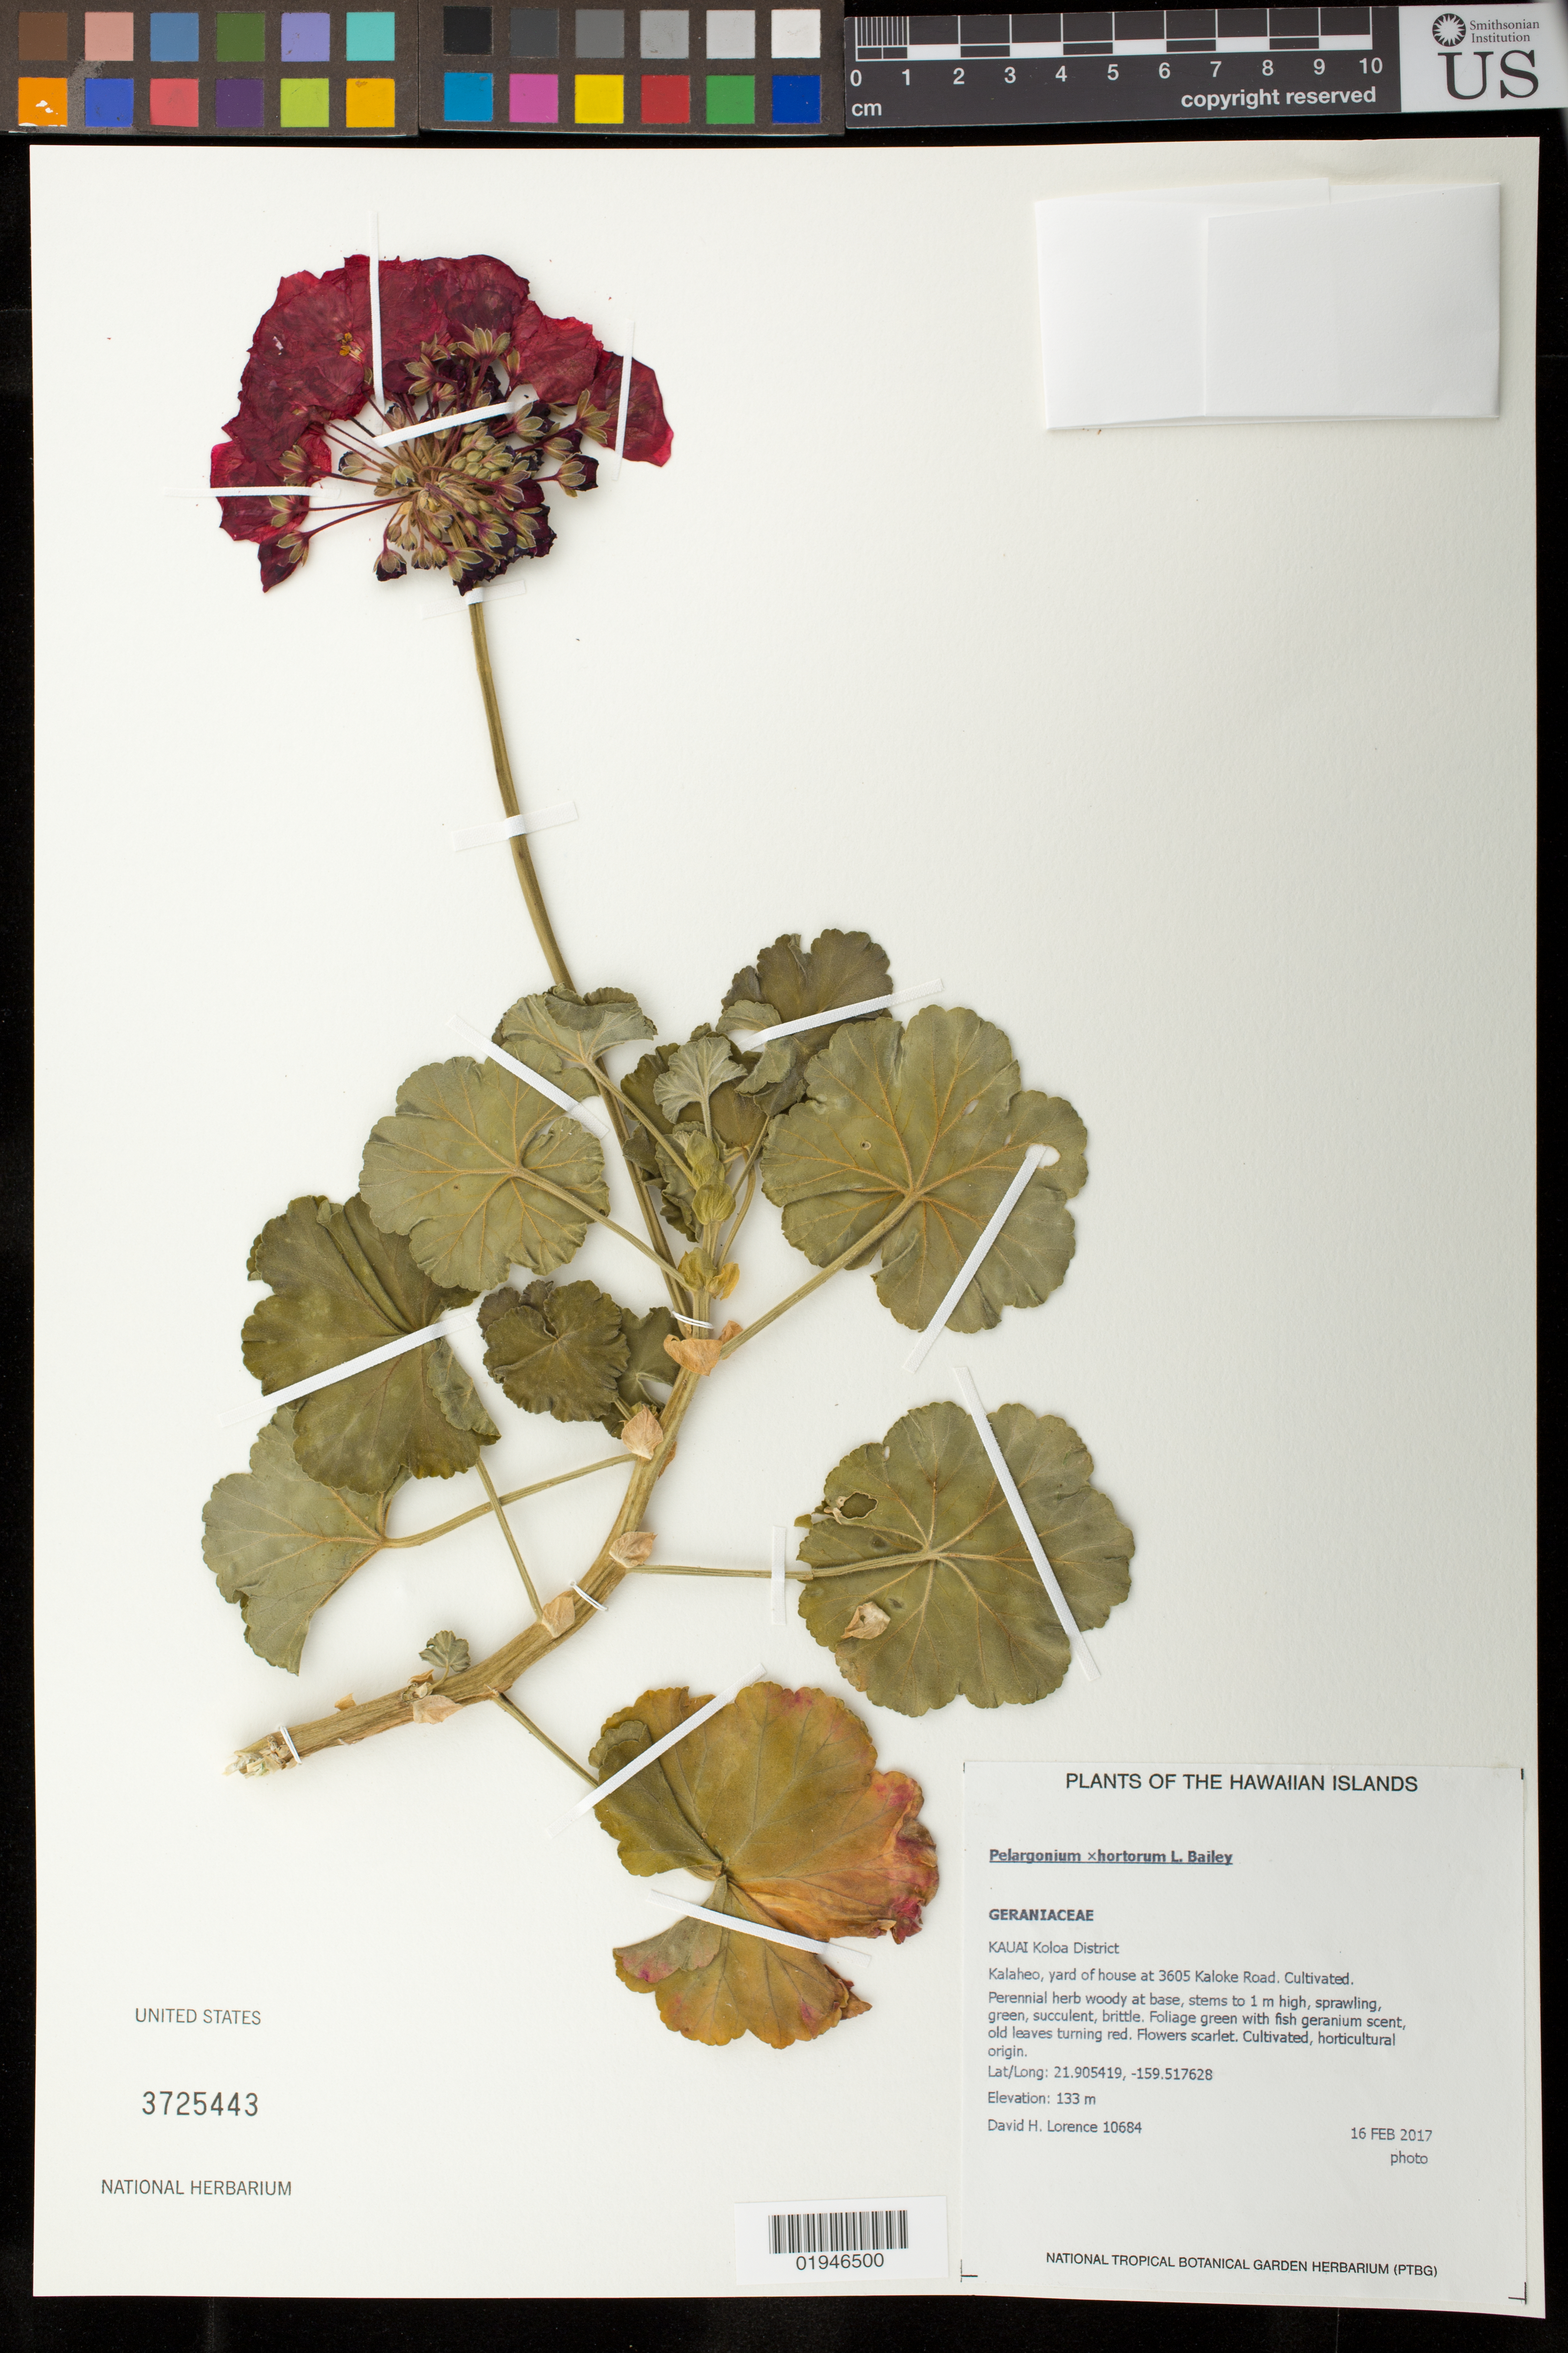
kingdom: Plantae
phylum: Tracheophyta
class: Magnoliopsida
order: Geraniales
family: Geraniaceae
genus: Pelargonium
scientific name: Pelargonium x hortorum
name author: L.H. Bailey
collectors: D. Lorence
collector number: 10684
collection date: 2017-02-16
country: United States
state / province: Hawaii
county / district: Kauai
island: Kaua'i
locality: Koloa District, Kalaheo, yard of house at 3605 Kaloke Road.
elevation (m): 133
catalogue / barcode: US 3725443